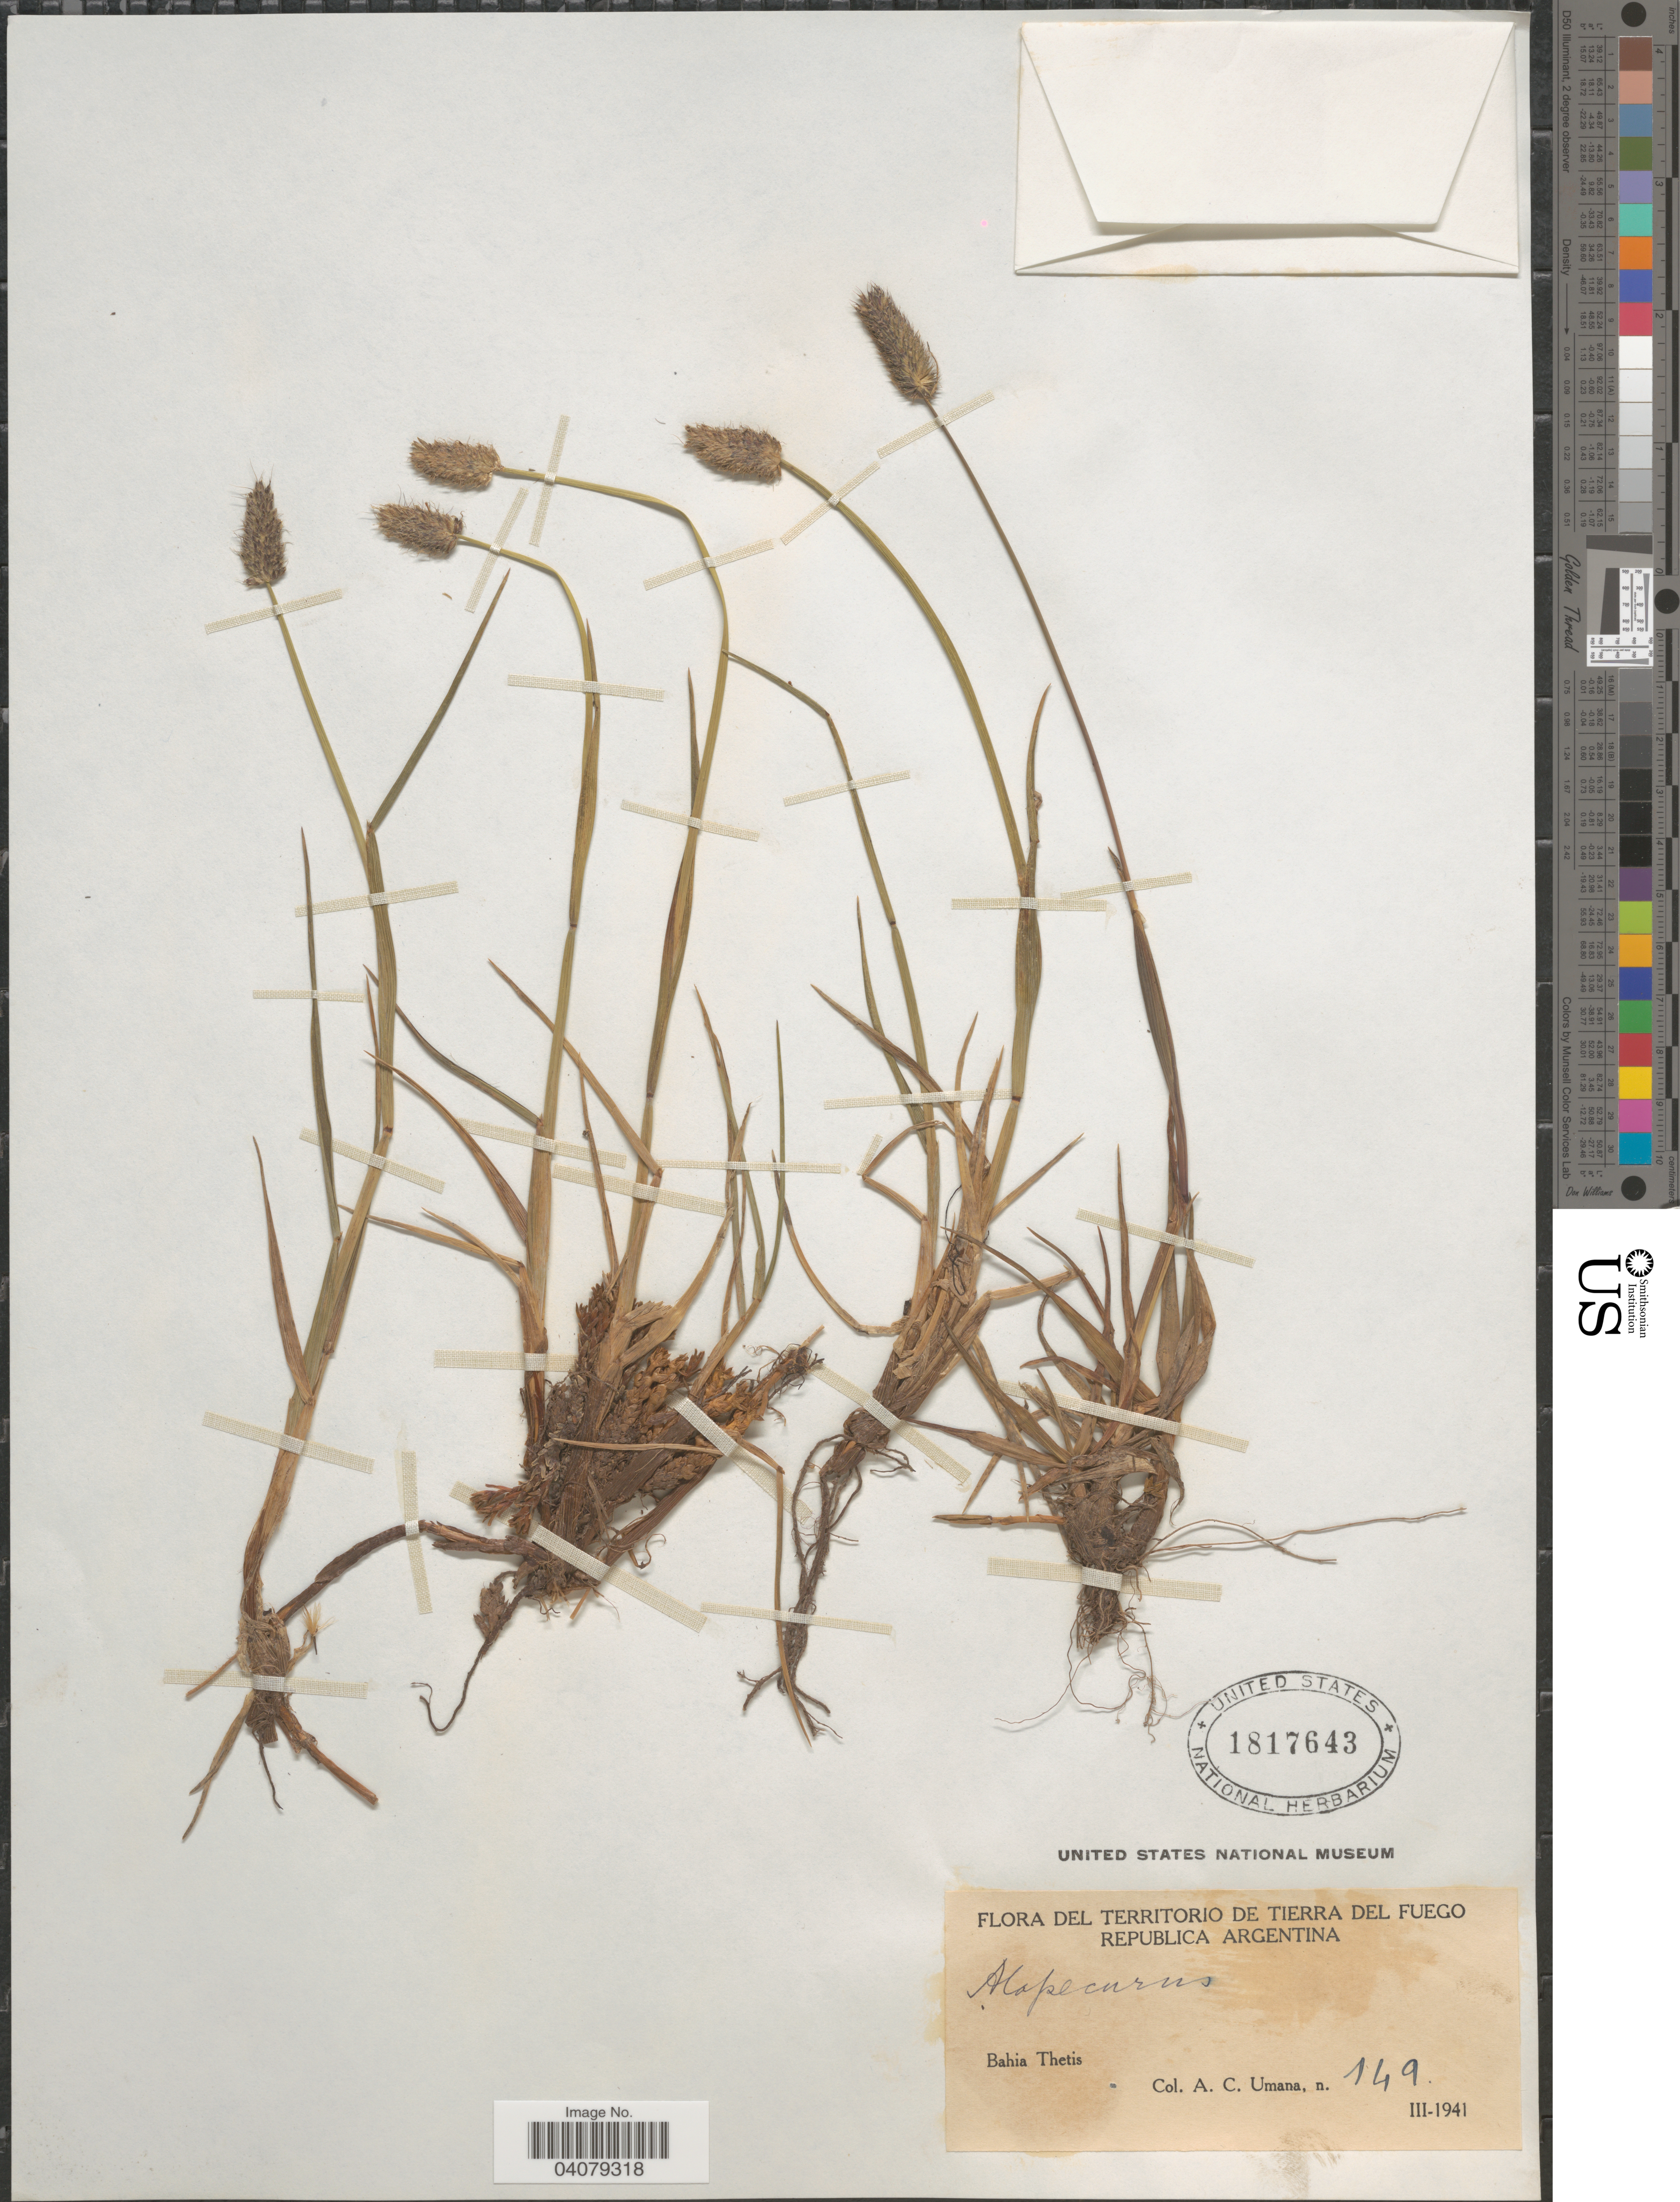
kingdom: Plantae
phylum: Tracheophyta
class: Liliopsida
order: Poales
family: Poaceae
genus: Alopecurus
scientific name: Alopecurus sp.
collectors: A. Umana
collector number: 149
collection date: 1941-03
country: Argentina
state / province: Tierra del Fuego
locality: Bahia Thetis.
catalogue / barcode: US 1817643